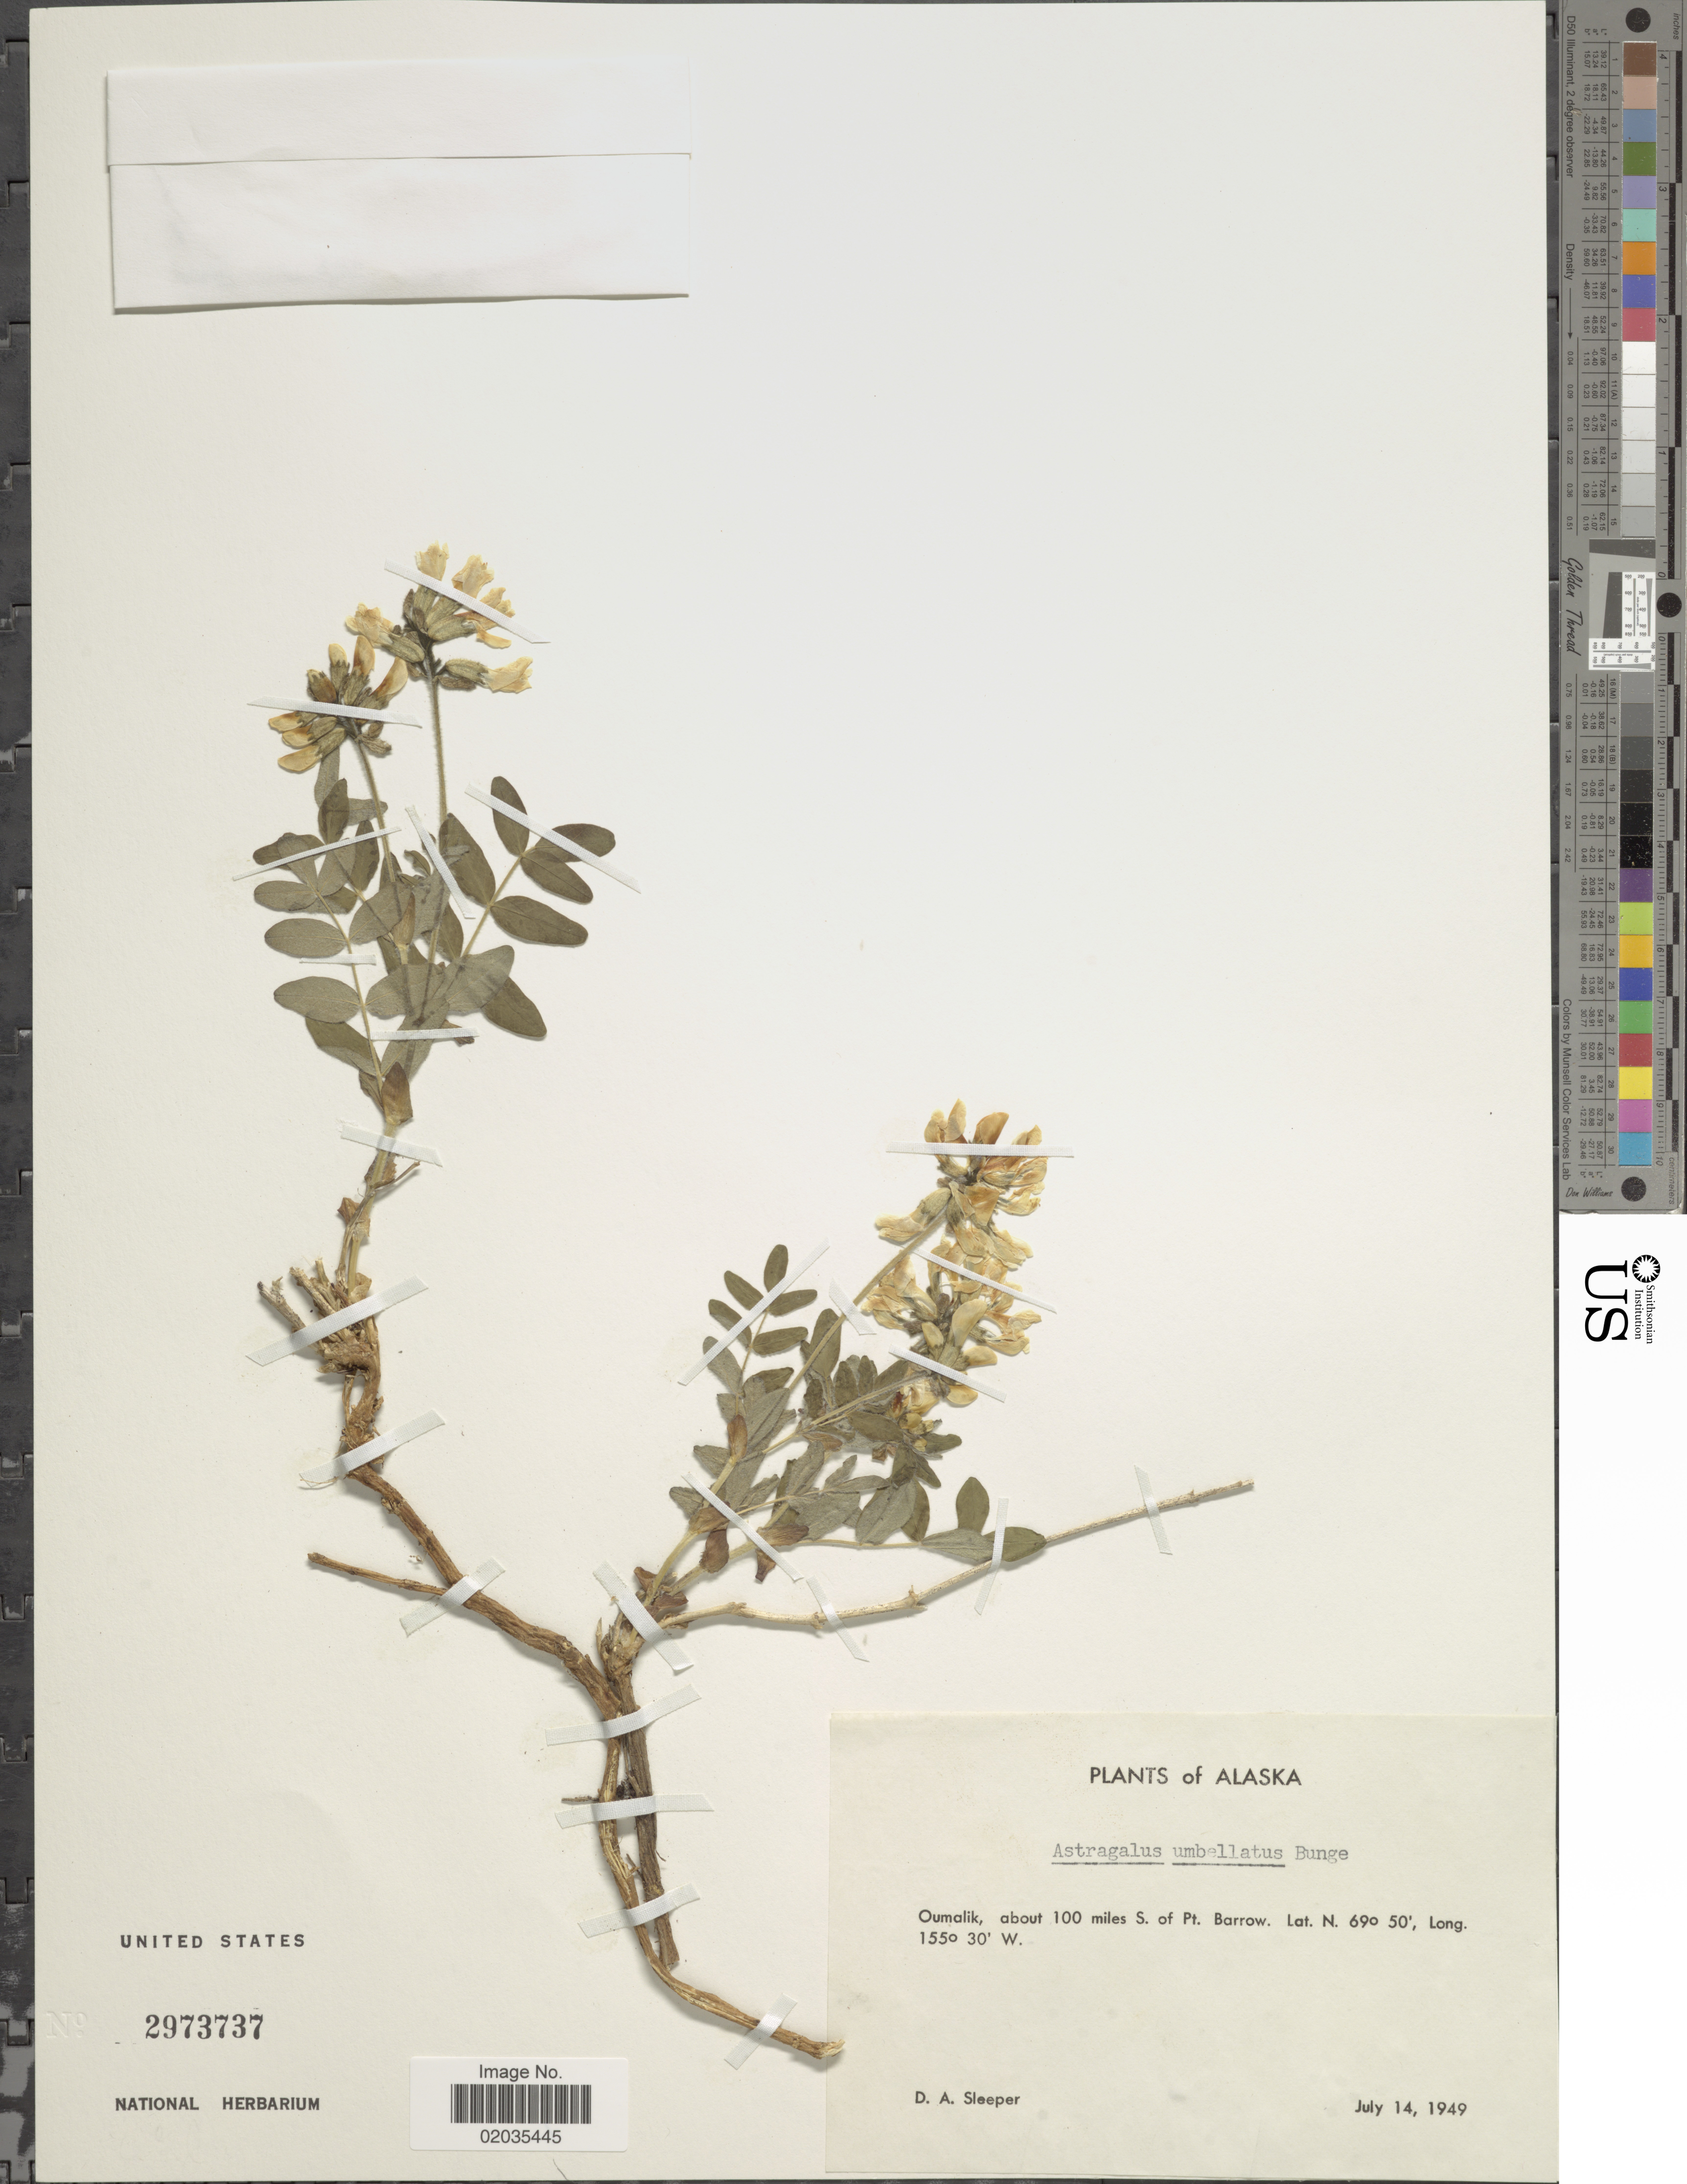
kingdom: Plantae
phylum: Tracheophyta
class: Magnoliopsida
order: Fabales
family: Fabaceae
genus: Astragalus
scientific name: Astragalus umbellatus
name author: Bunge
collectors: D. Sleeper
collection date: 1959-07-14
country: United States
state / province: Alaska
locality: Oumalik, about 100 miles S. of Pt. Barrow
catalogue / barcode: US 2973737